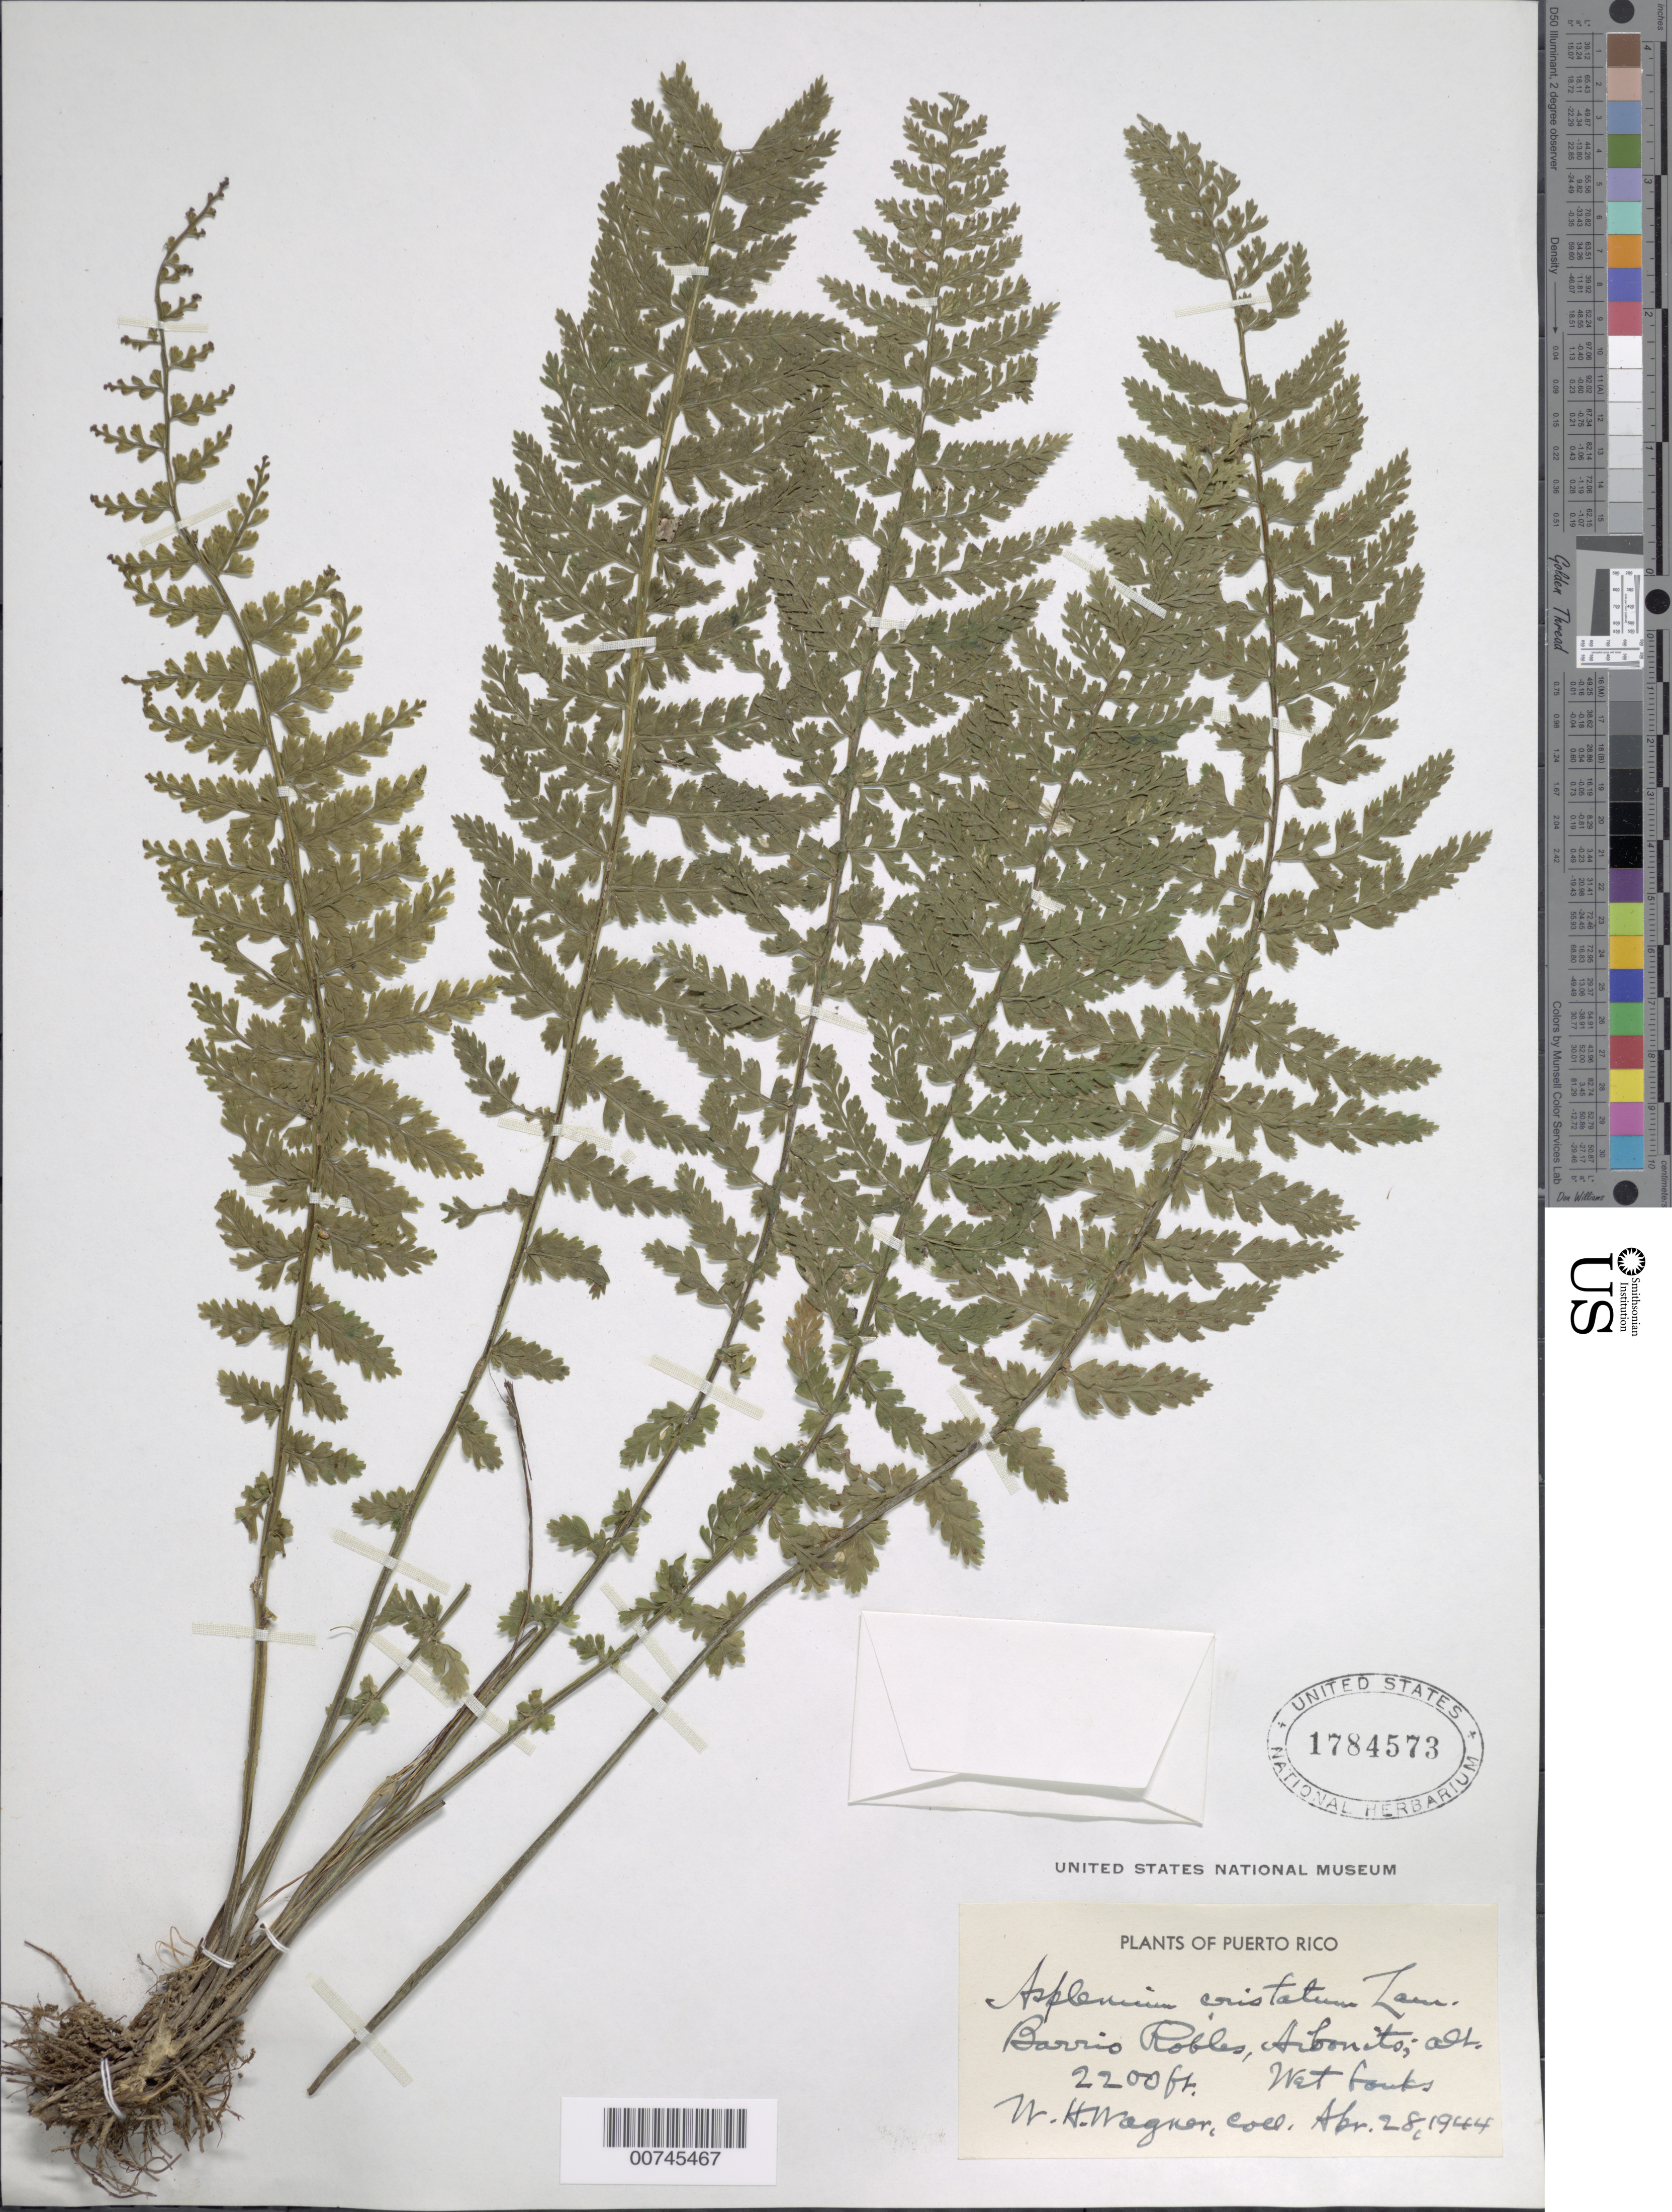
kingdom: Plantae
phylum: Tracheophyta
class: Polypodiopsida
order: Polypodiales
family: Aspleniaceae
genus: Asplenium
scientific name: Asplenium cristatum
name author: Lam.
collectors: W. H. Wagner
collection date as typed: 28 Apr 1944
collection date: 1944-04-28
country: Puerto Rico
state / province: Abonito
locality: Barrio Robles, Aibonito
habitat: Wet banks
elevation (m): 671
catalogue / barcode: US 1784573